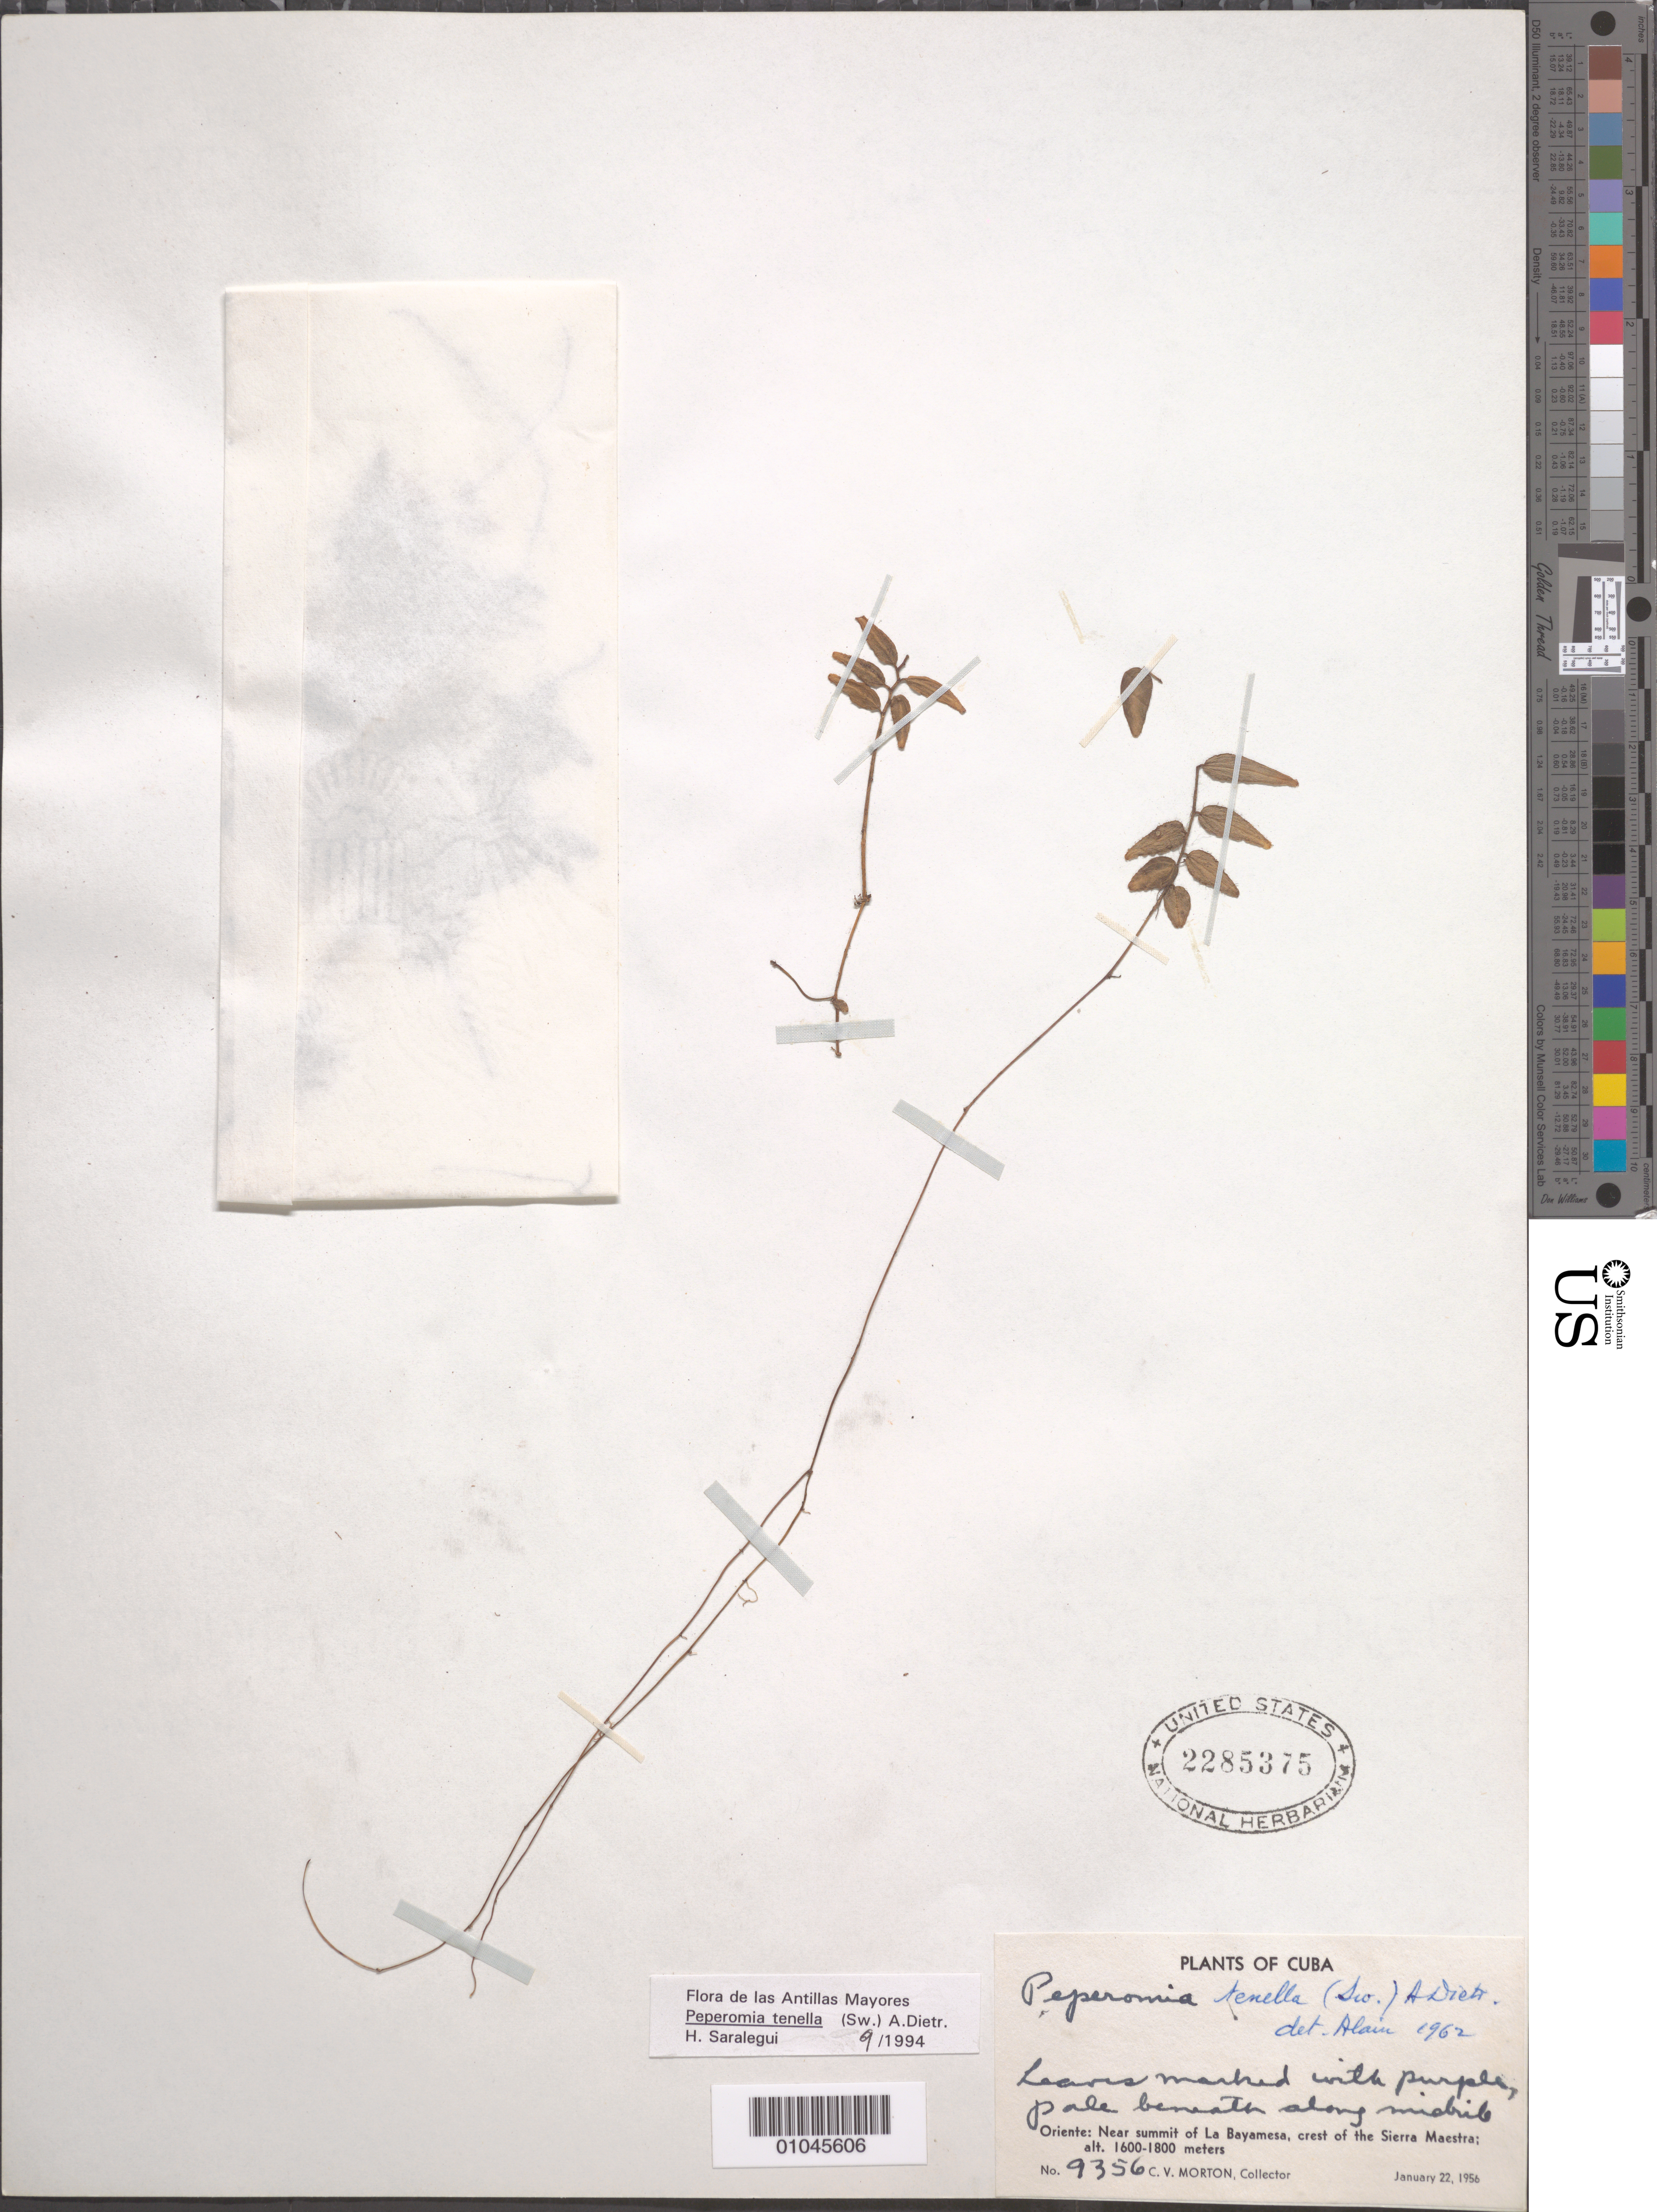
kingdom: Plantae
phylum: Tracheophyta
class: Magnoliopsida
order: Piperales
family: Piperaceae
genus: Peperomia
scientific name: Peperomia tenella var. tenella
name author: (Sw.) A. Dietr.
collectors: C. V. Morton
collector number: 9356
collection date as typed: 22 Jan 1956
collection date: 1956-01-22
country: Cuba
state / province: Oriente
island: Cuba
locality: Near summit of La Bayamesa, crest of the Sierra Maestra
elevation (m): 1600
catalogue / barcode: US 2285375